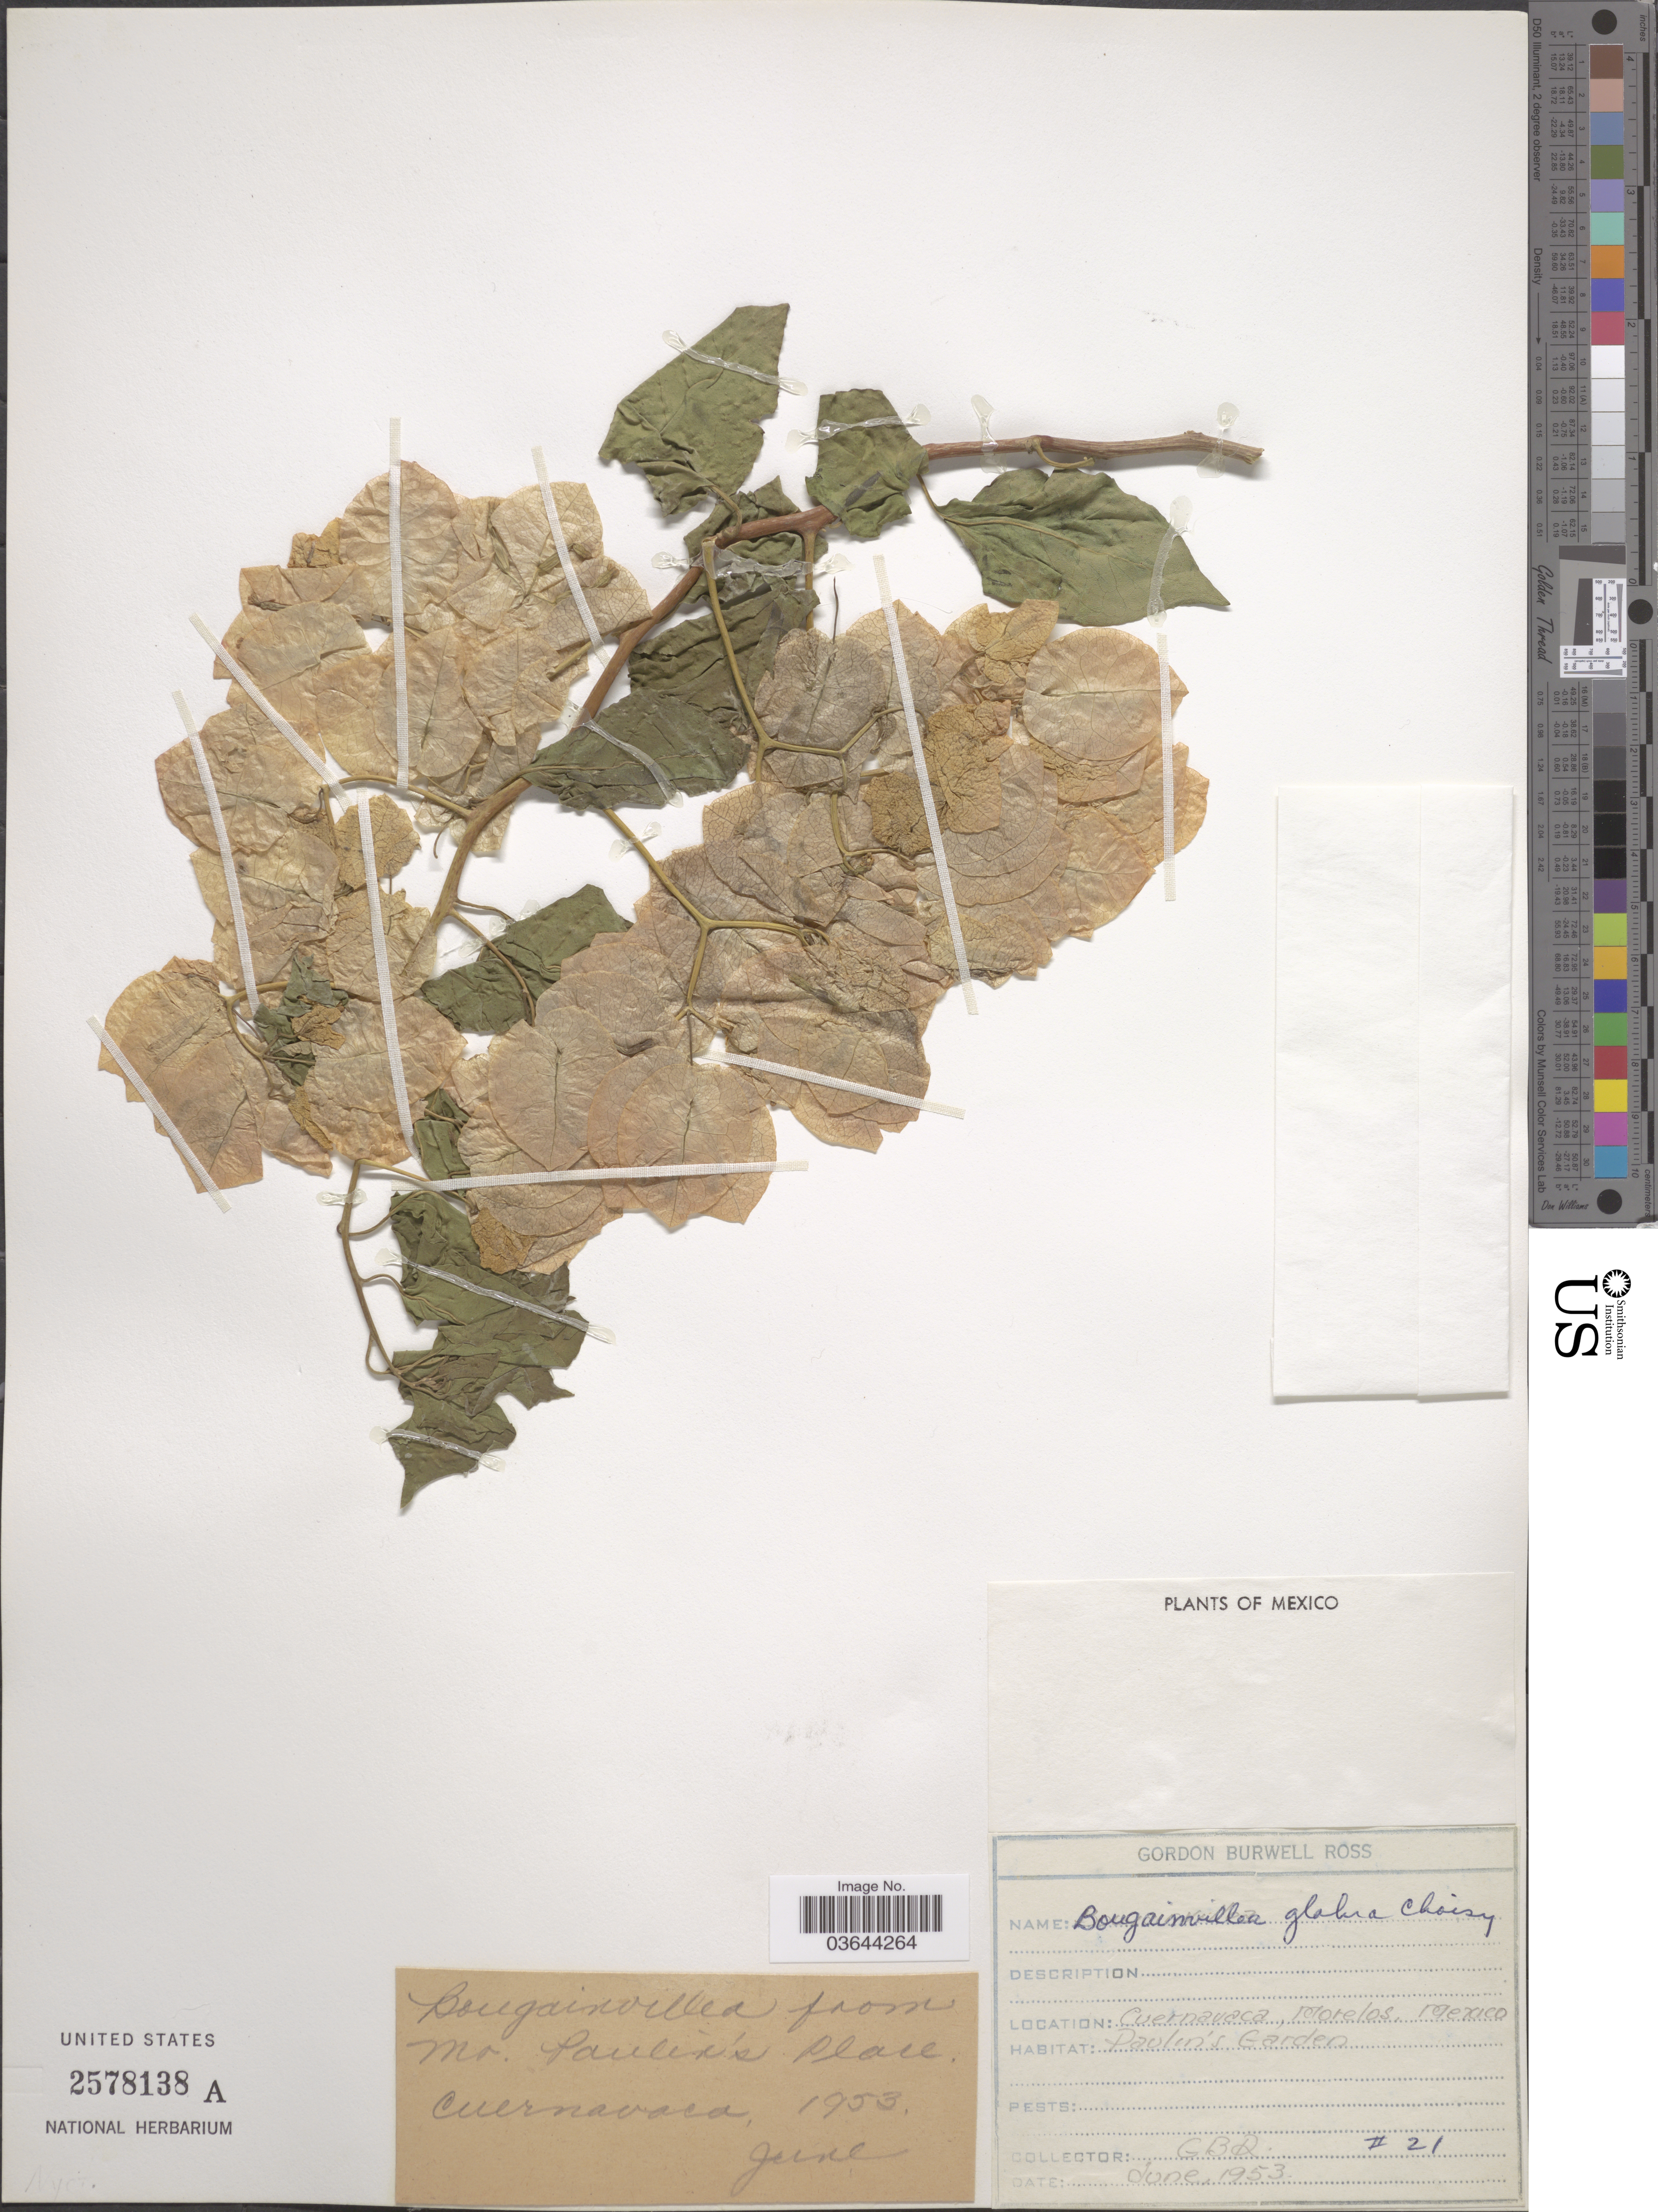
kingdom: Plantae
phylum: Tracheophyta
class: Magnoliopsida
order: Caryophyllales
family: Nyctaginaceae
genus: Bougainvillea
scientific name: Bougainvillea glabra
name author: Choisy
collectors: G. B. Ross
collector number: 21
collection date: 1953-06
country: Mexico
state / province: Morelos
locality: Cuernauaca. Paulin's Garden.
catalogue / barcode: US 2578138A